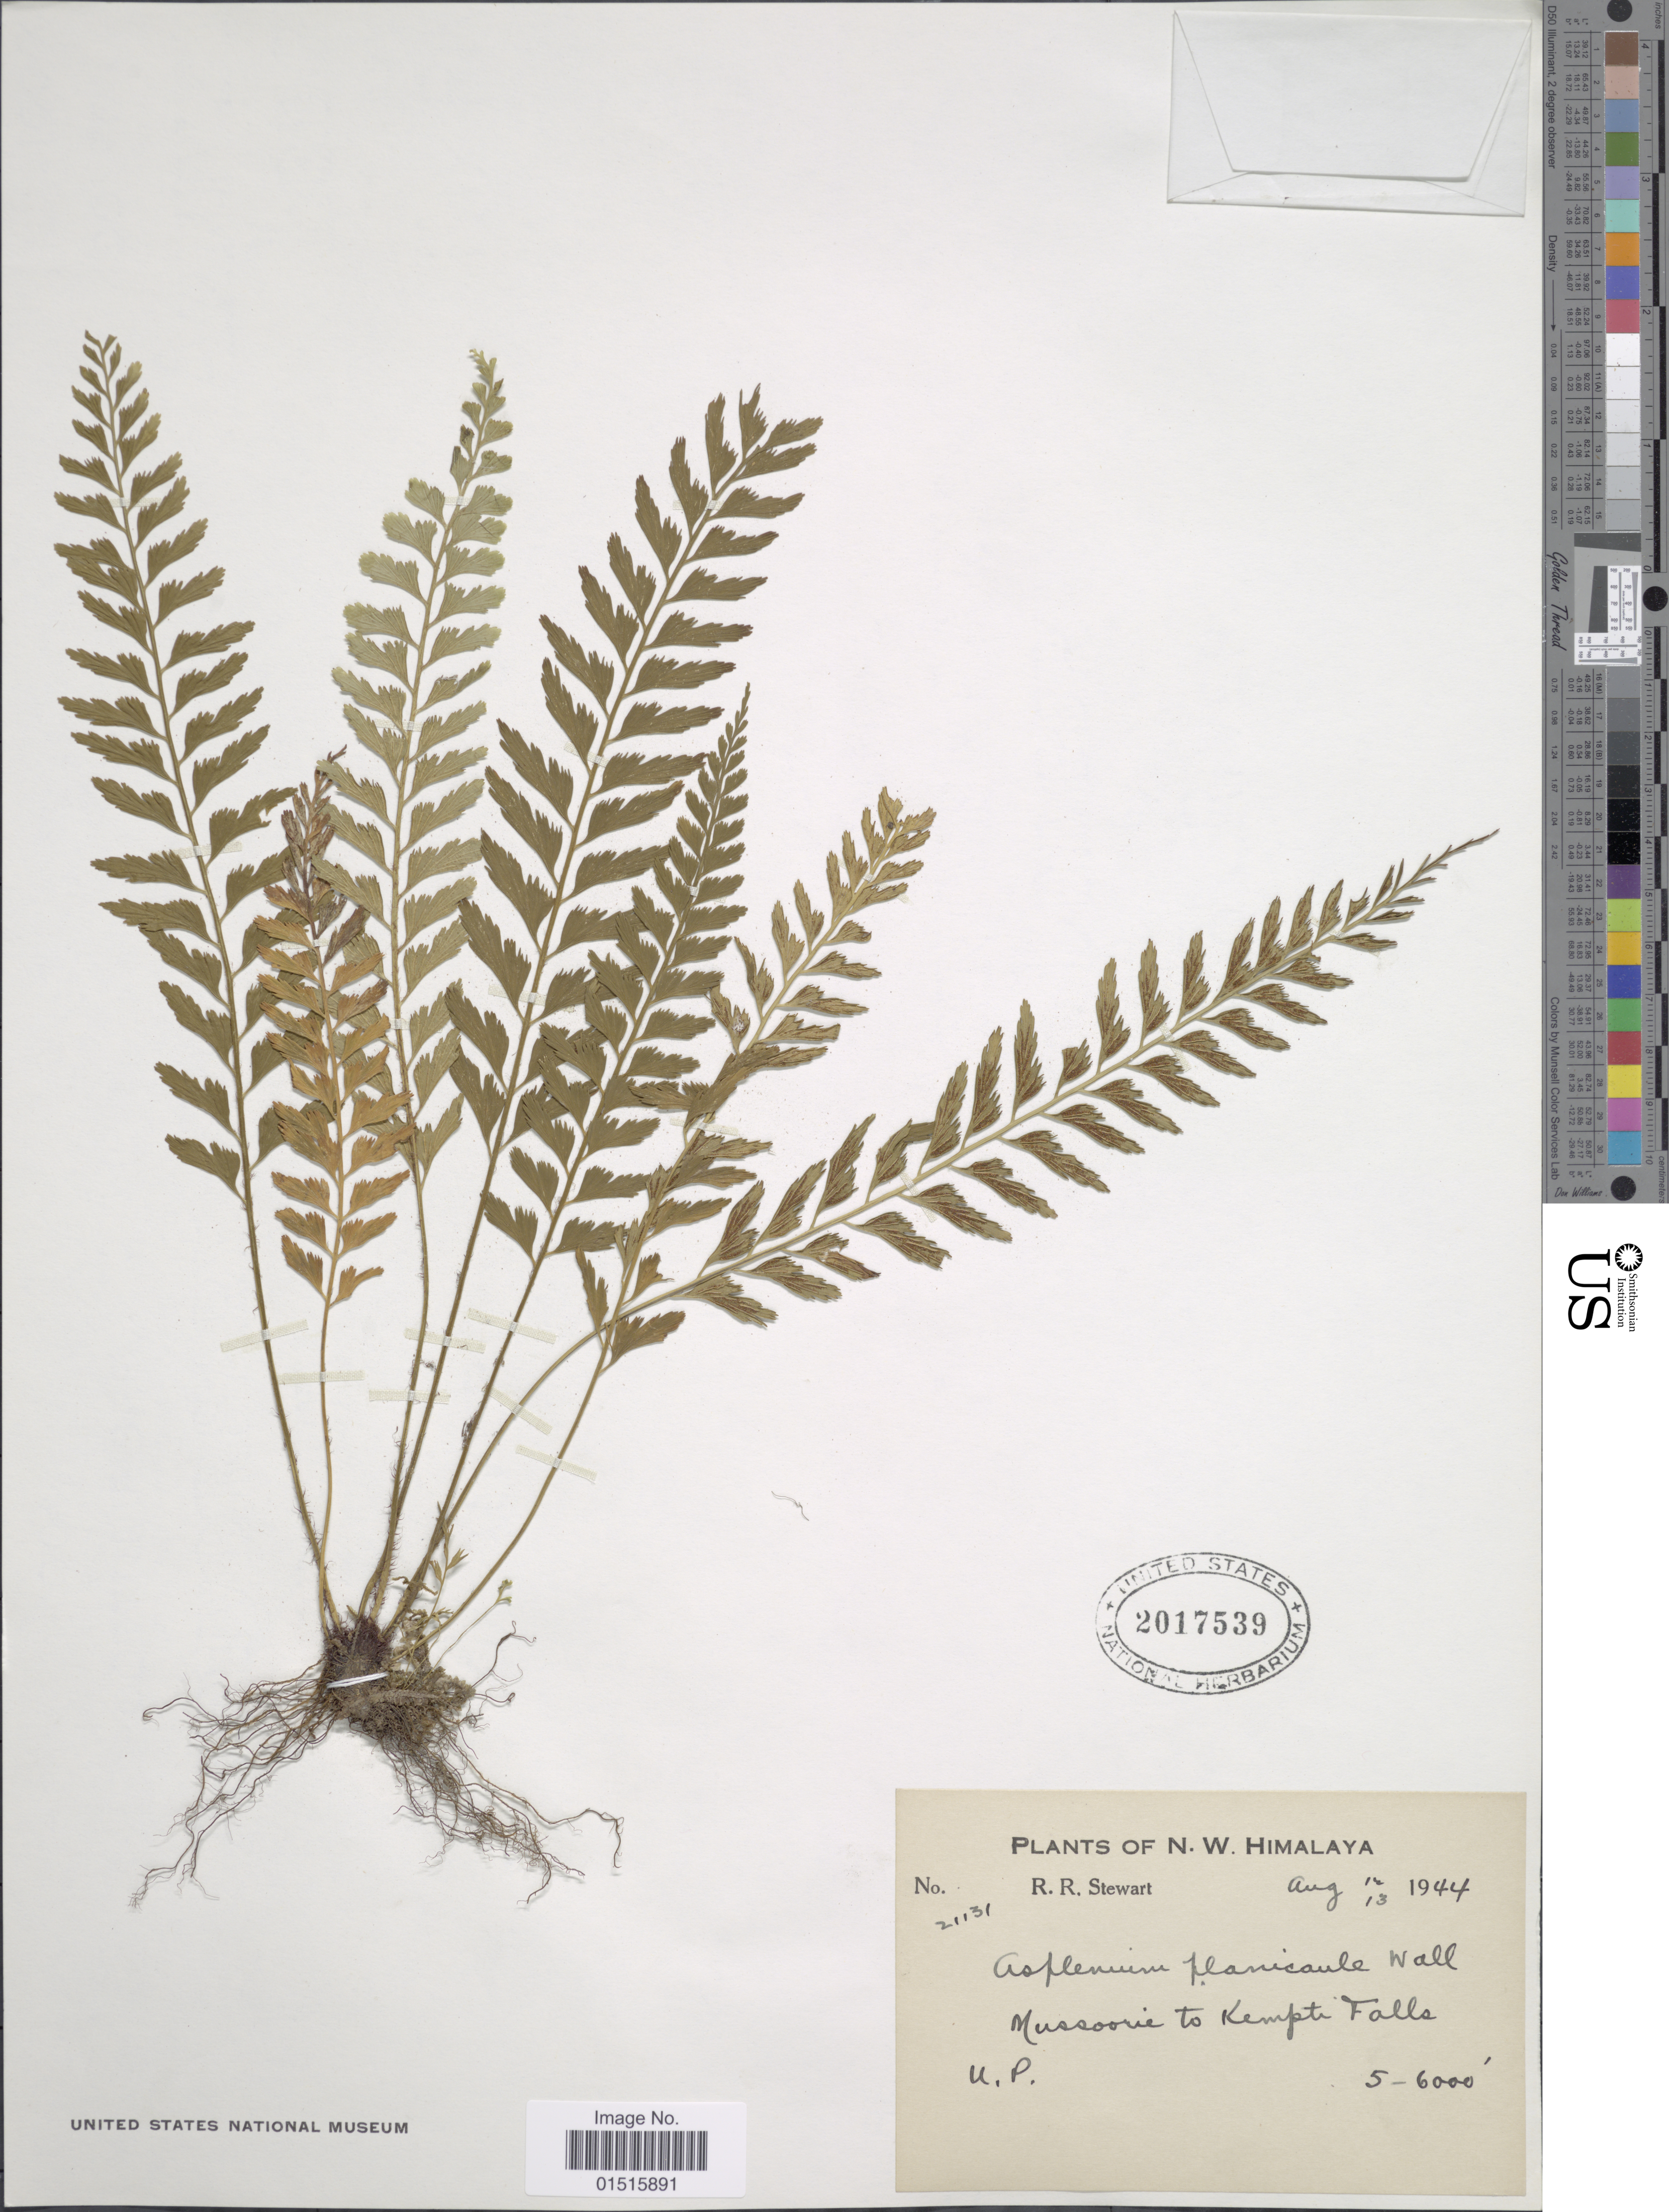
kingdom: Plantae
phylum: Tracheophyta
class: Polypodiopsida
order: Polypodiales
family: Aspleniaceae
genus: Asplenium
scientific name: Asplenium yoshinagae var. planicaule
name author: (Wall. ex Mett.) C.V. Morton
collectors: R. R. Stewart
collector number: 21131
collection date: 1944-08-12/1944-08-13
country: India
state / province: Uttarakhand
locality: Plants of N.W. Himalaya, Mussoorie to Kempti Falls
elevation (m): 1524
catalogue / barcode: US 2017539